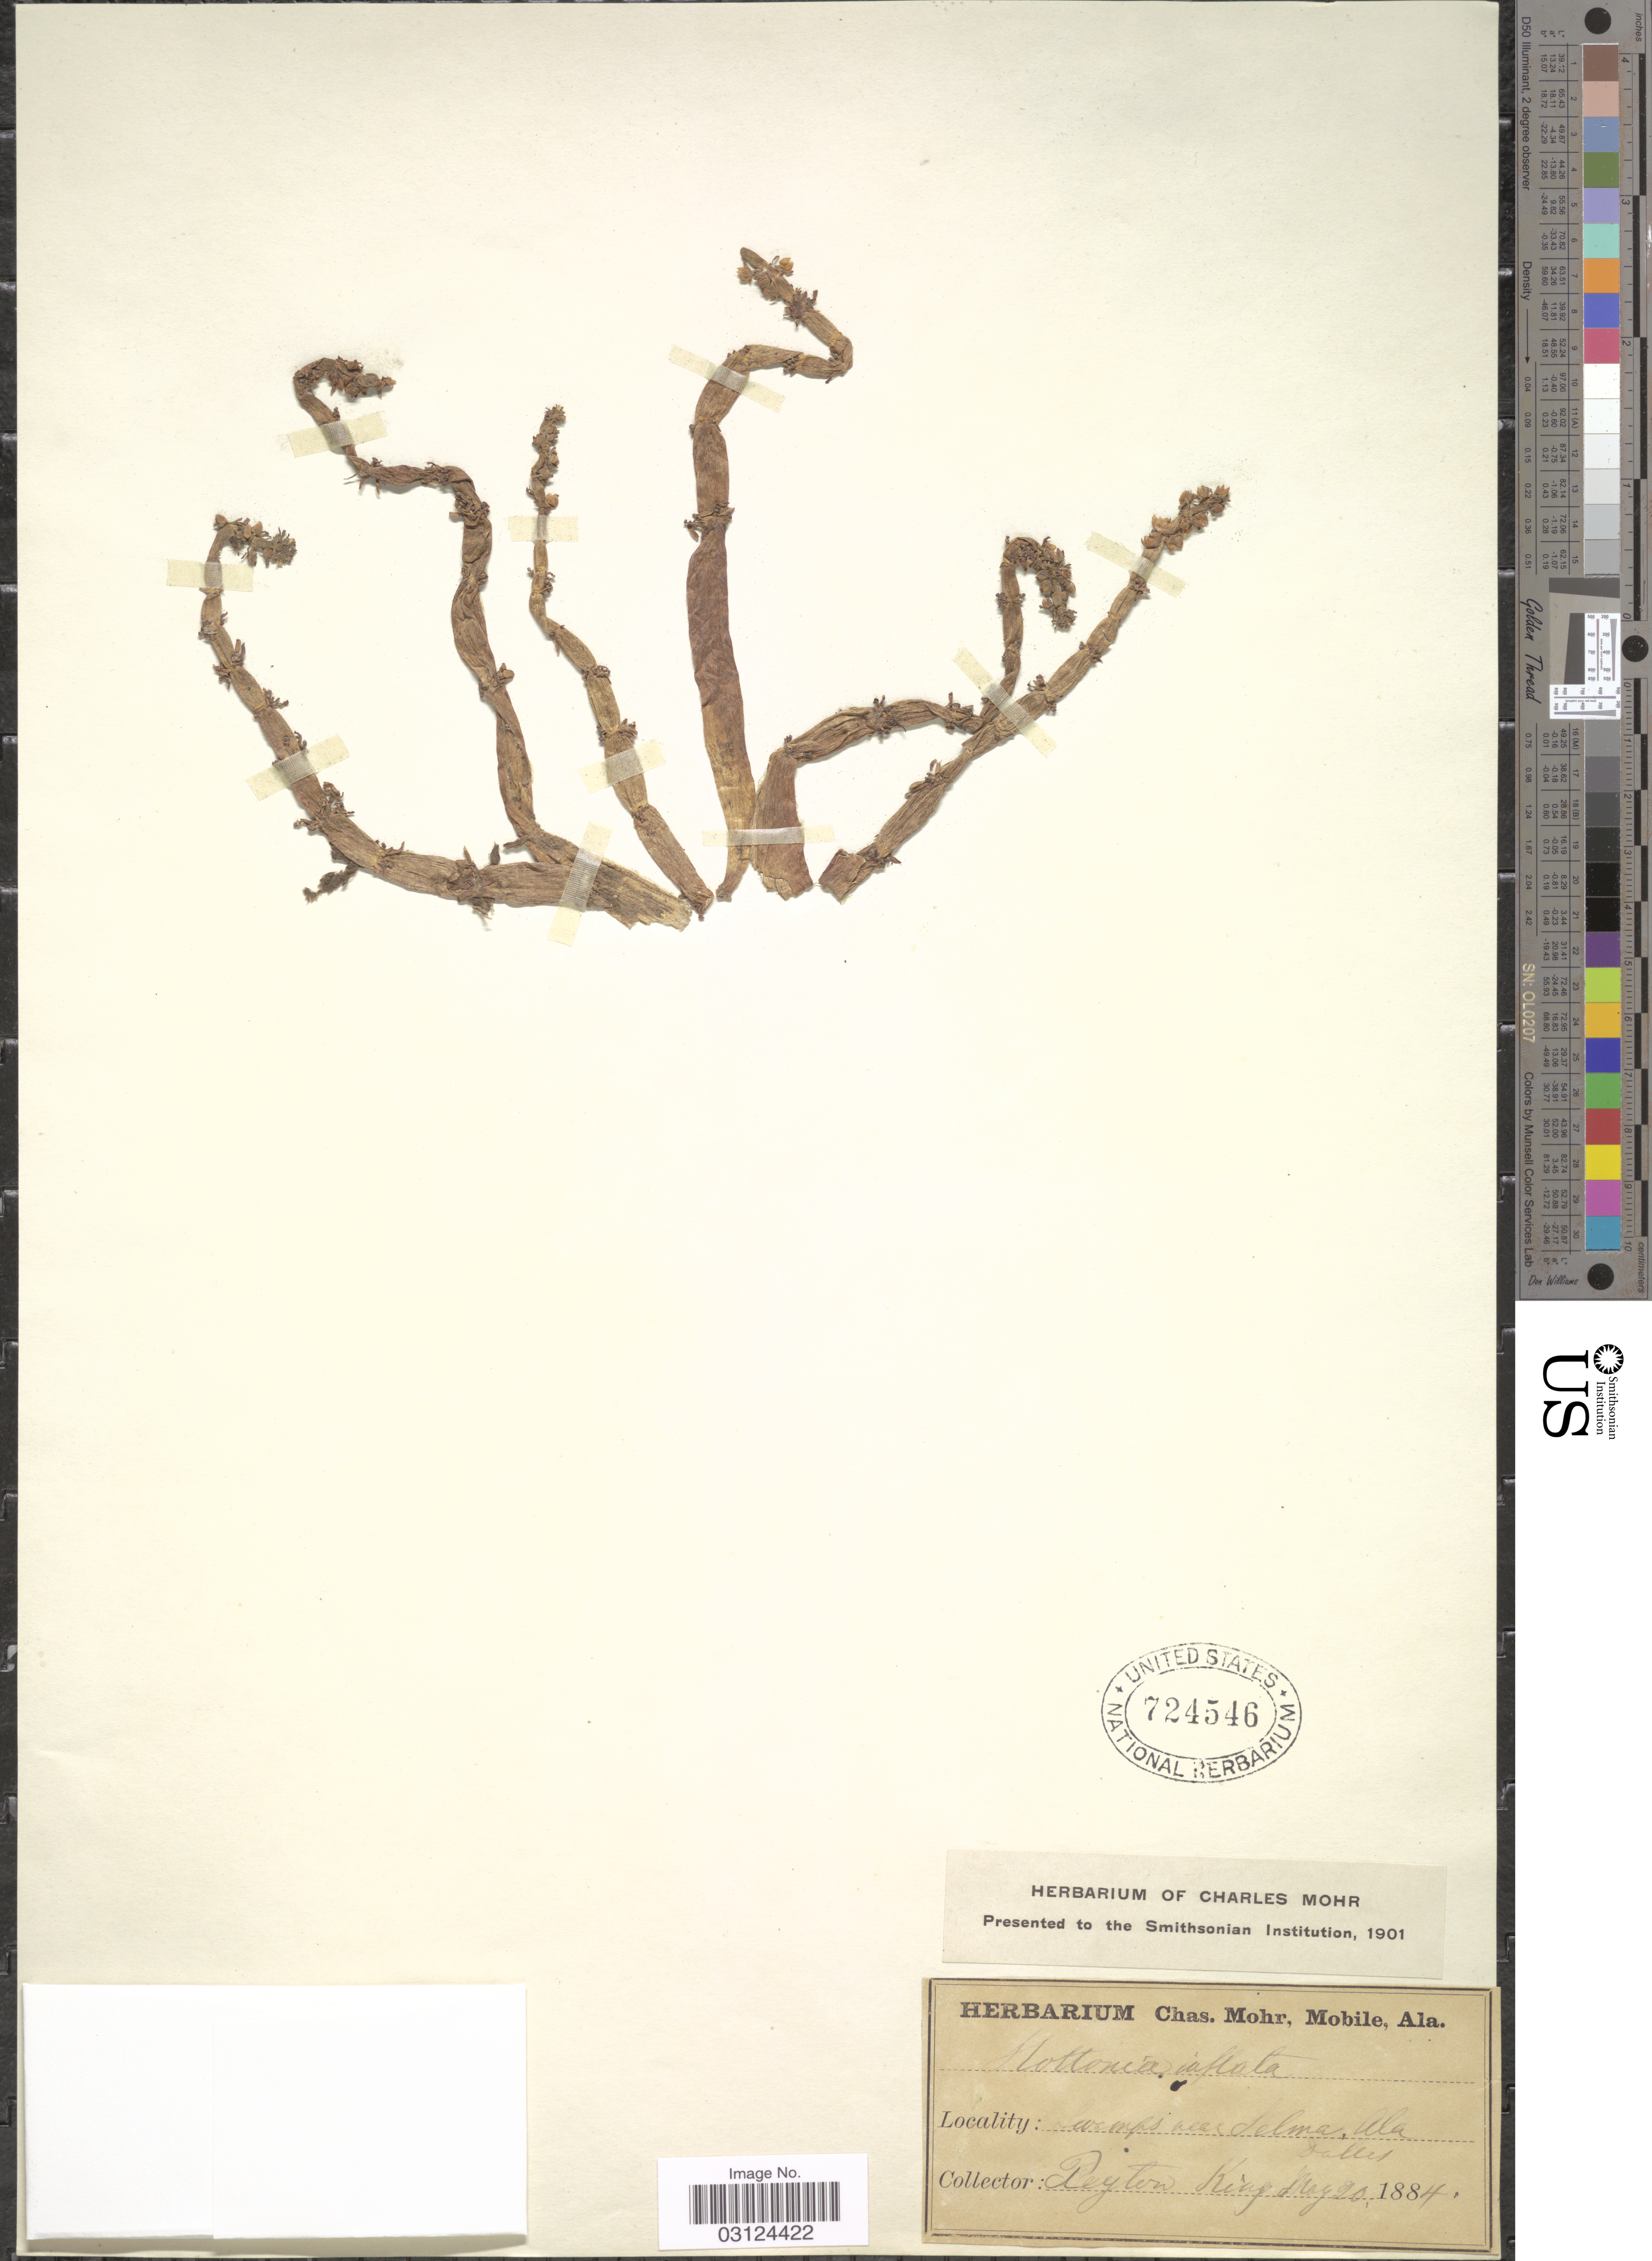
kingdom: Plantae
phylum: Tracheophyta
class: Magnoliopsida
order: Ericales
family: Primulaceae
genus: Hottonia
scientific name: Hottonia inflata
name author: Elliott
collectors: P. King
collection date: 1884-05-20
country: United States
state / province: Alabama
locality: Swampos near Selma, Ala., Dallas.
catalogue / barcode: US 724546